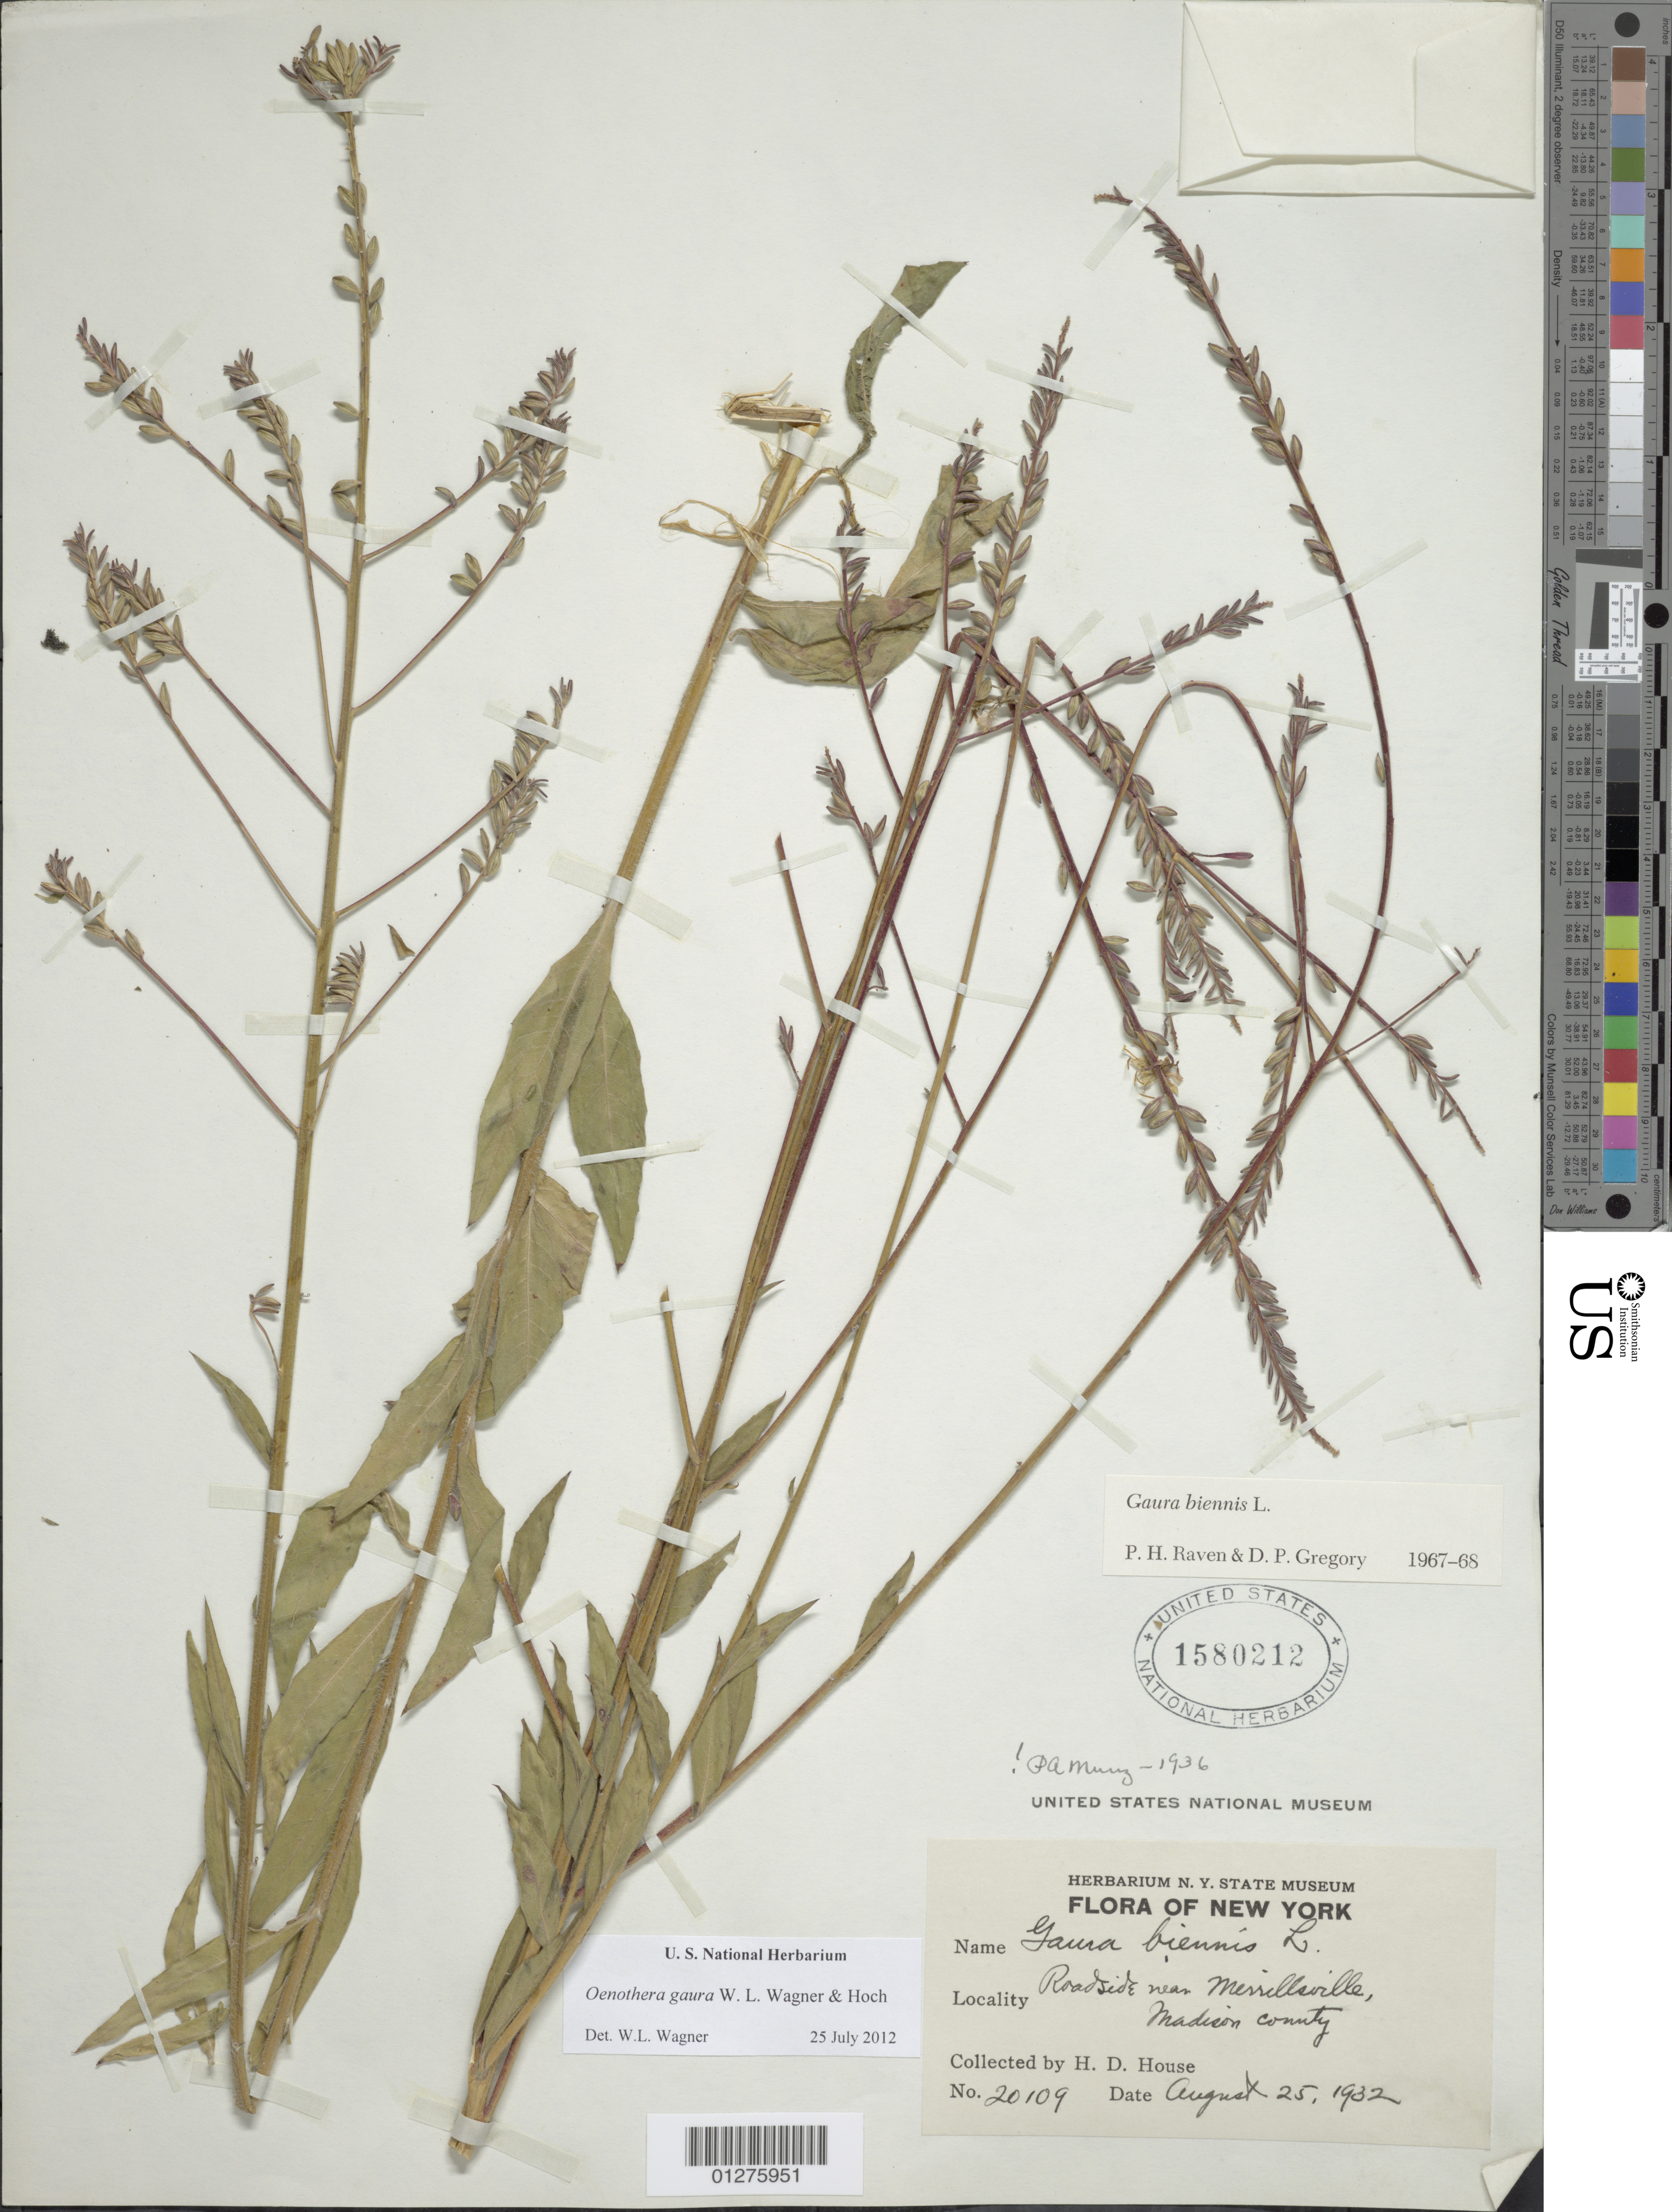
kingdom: Plantae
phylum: Tracheophyta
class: Magnoliopsida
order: Myrtales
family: Onagraceae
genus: Oenothera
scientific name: Oenothera gaura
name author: W.L. Wagner & Hoch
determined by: Wagner, W. L., (BOT), Smithsonian Institution - National Museum of Natural History (UNITED STATES)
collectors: H. D. House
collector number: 20109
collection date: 1932-08-25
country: United States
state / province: New York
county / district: Madison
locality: Merrillsville.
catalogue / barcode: US 1580212